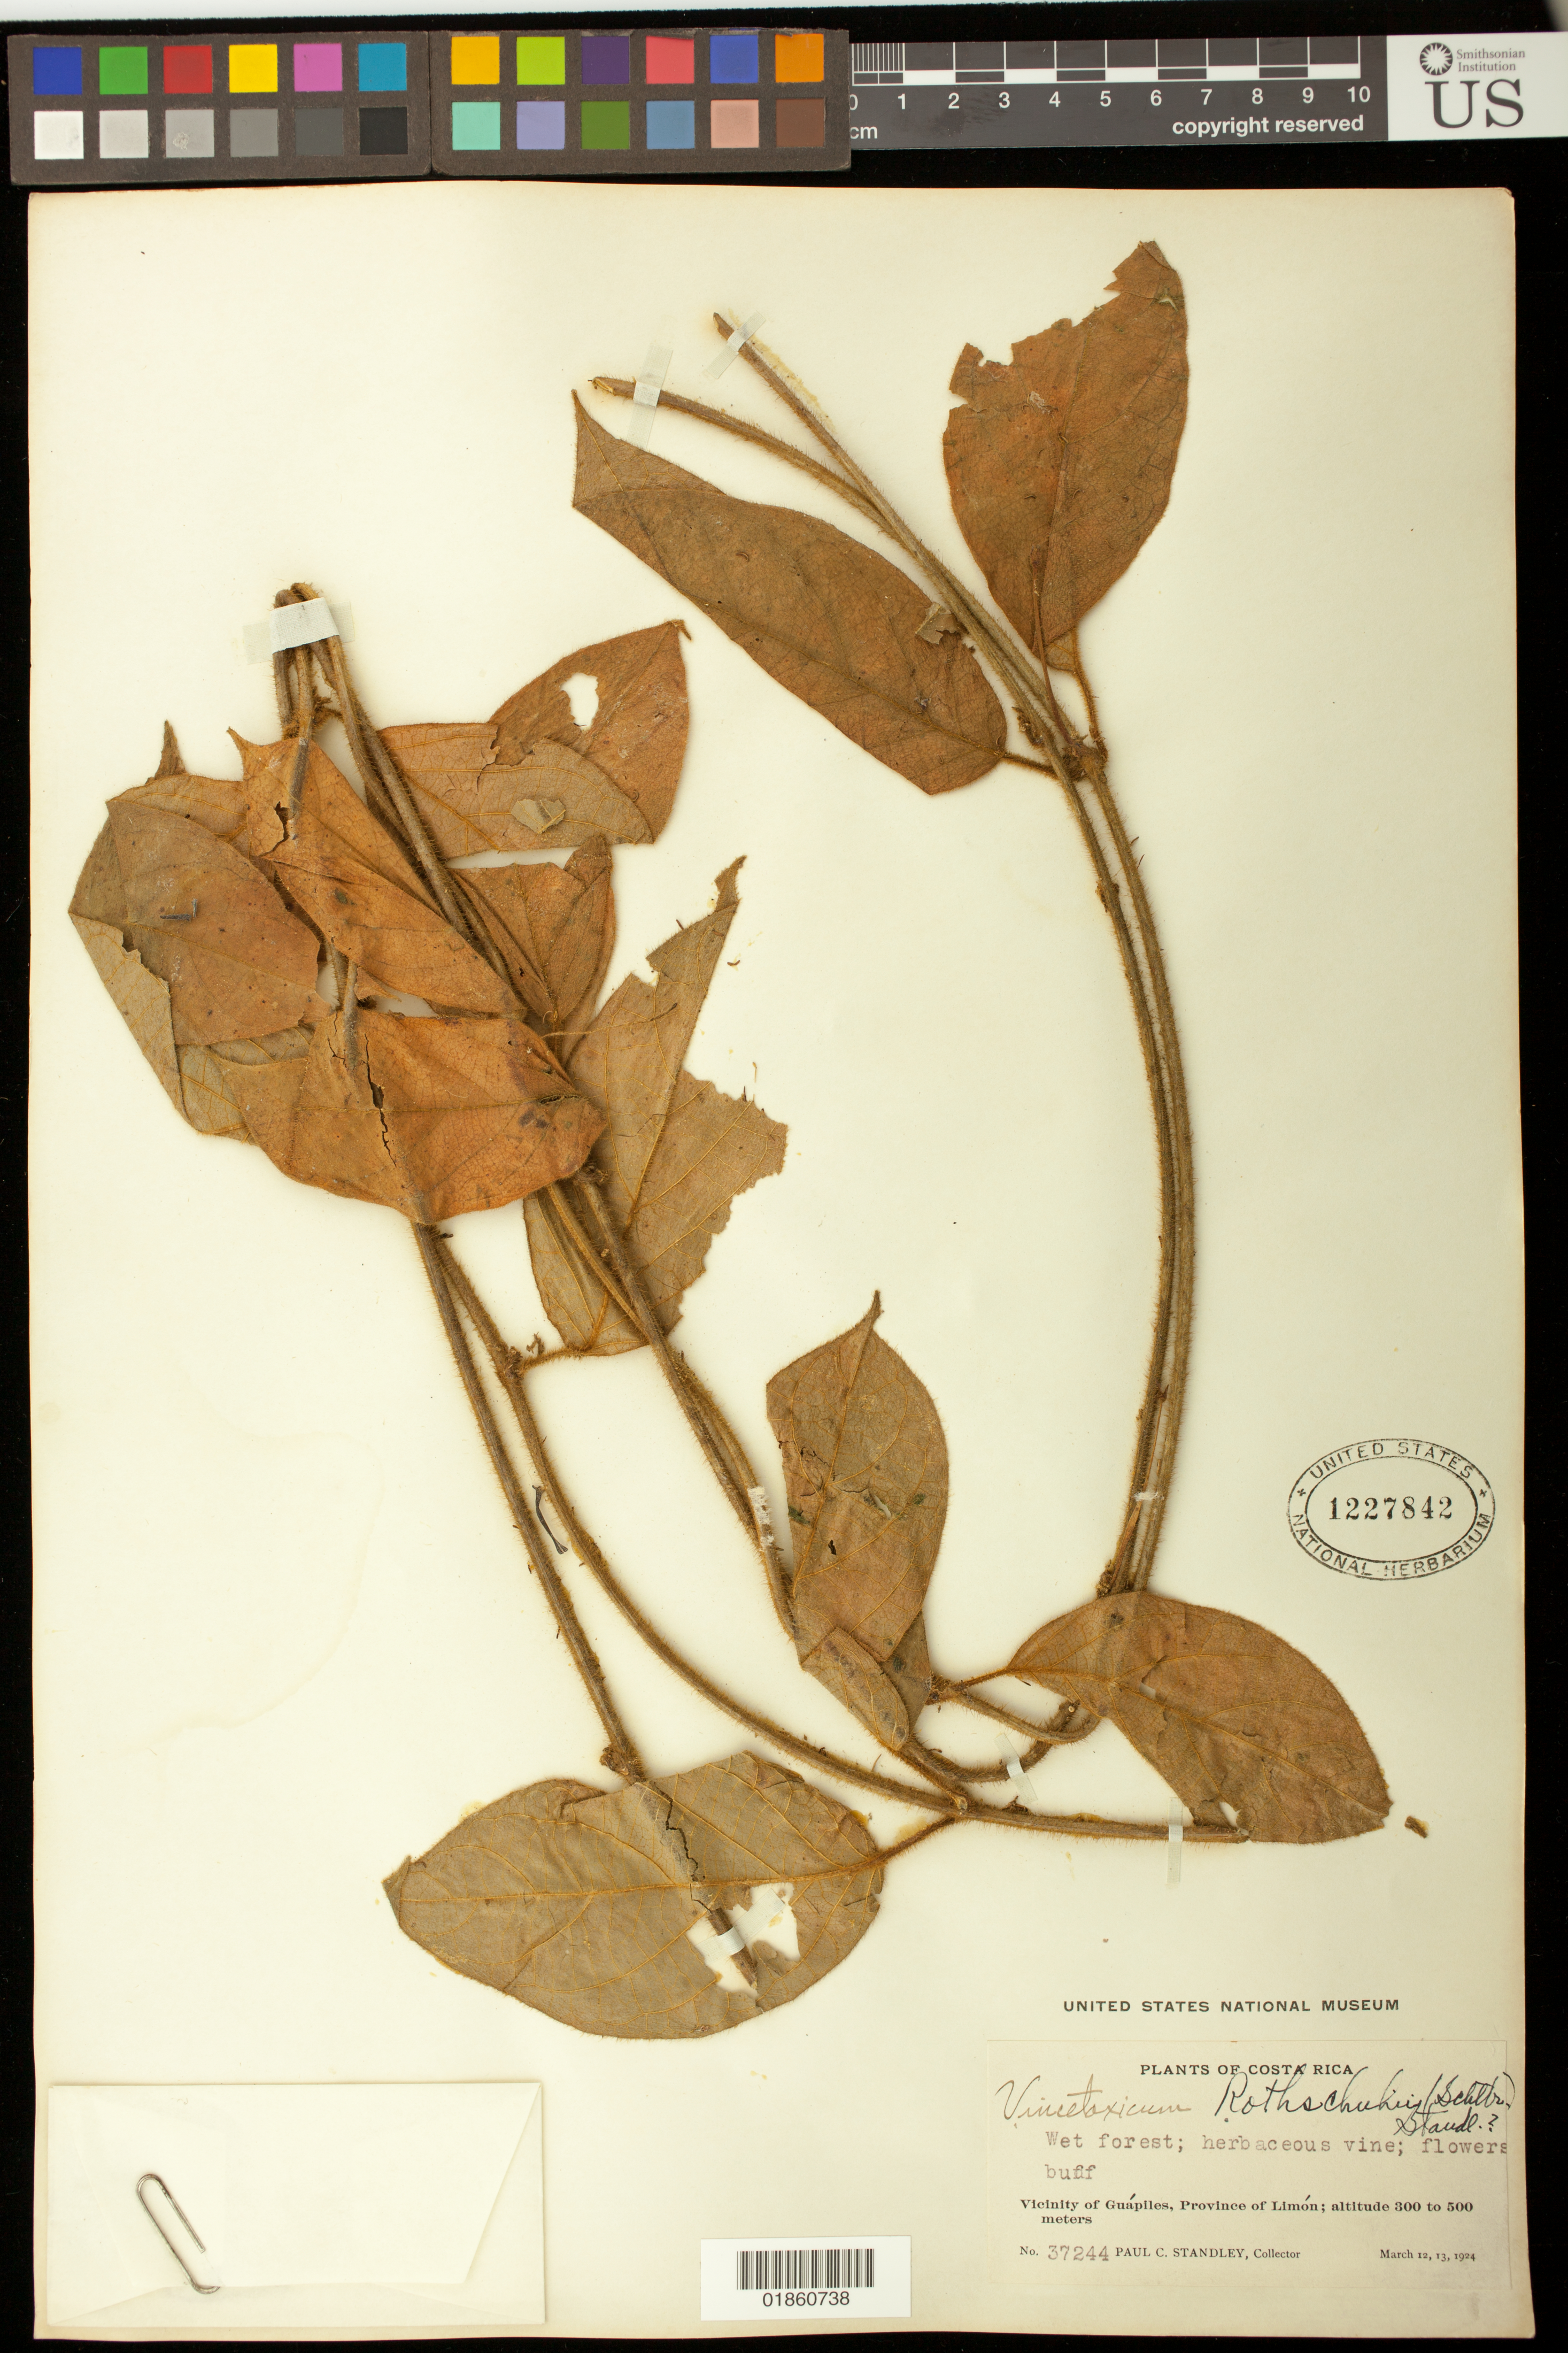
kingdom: Plantae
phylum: Tracheophyta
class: Magnoliopsida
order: Gentianales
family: Apocynaceae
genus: Gonolobus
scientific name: Gonolobus rothschuhii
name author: Schltr.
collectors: P. C. Standley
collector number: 37244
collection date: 1924-03-12/1924-03-13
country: Costa Rica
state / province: Limon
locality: Vicinity of Guapiles.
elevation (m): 300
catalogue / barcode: US 1227842